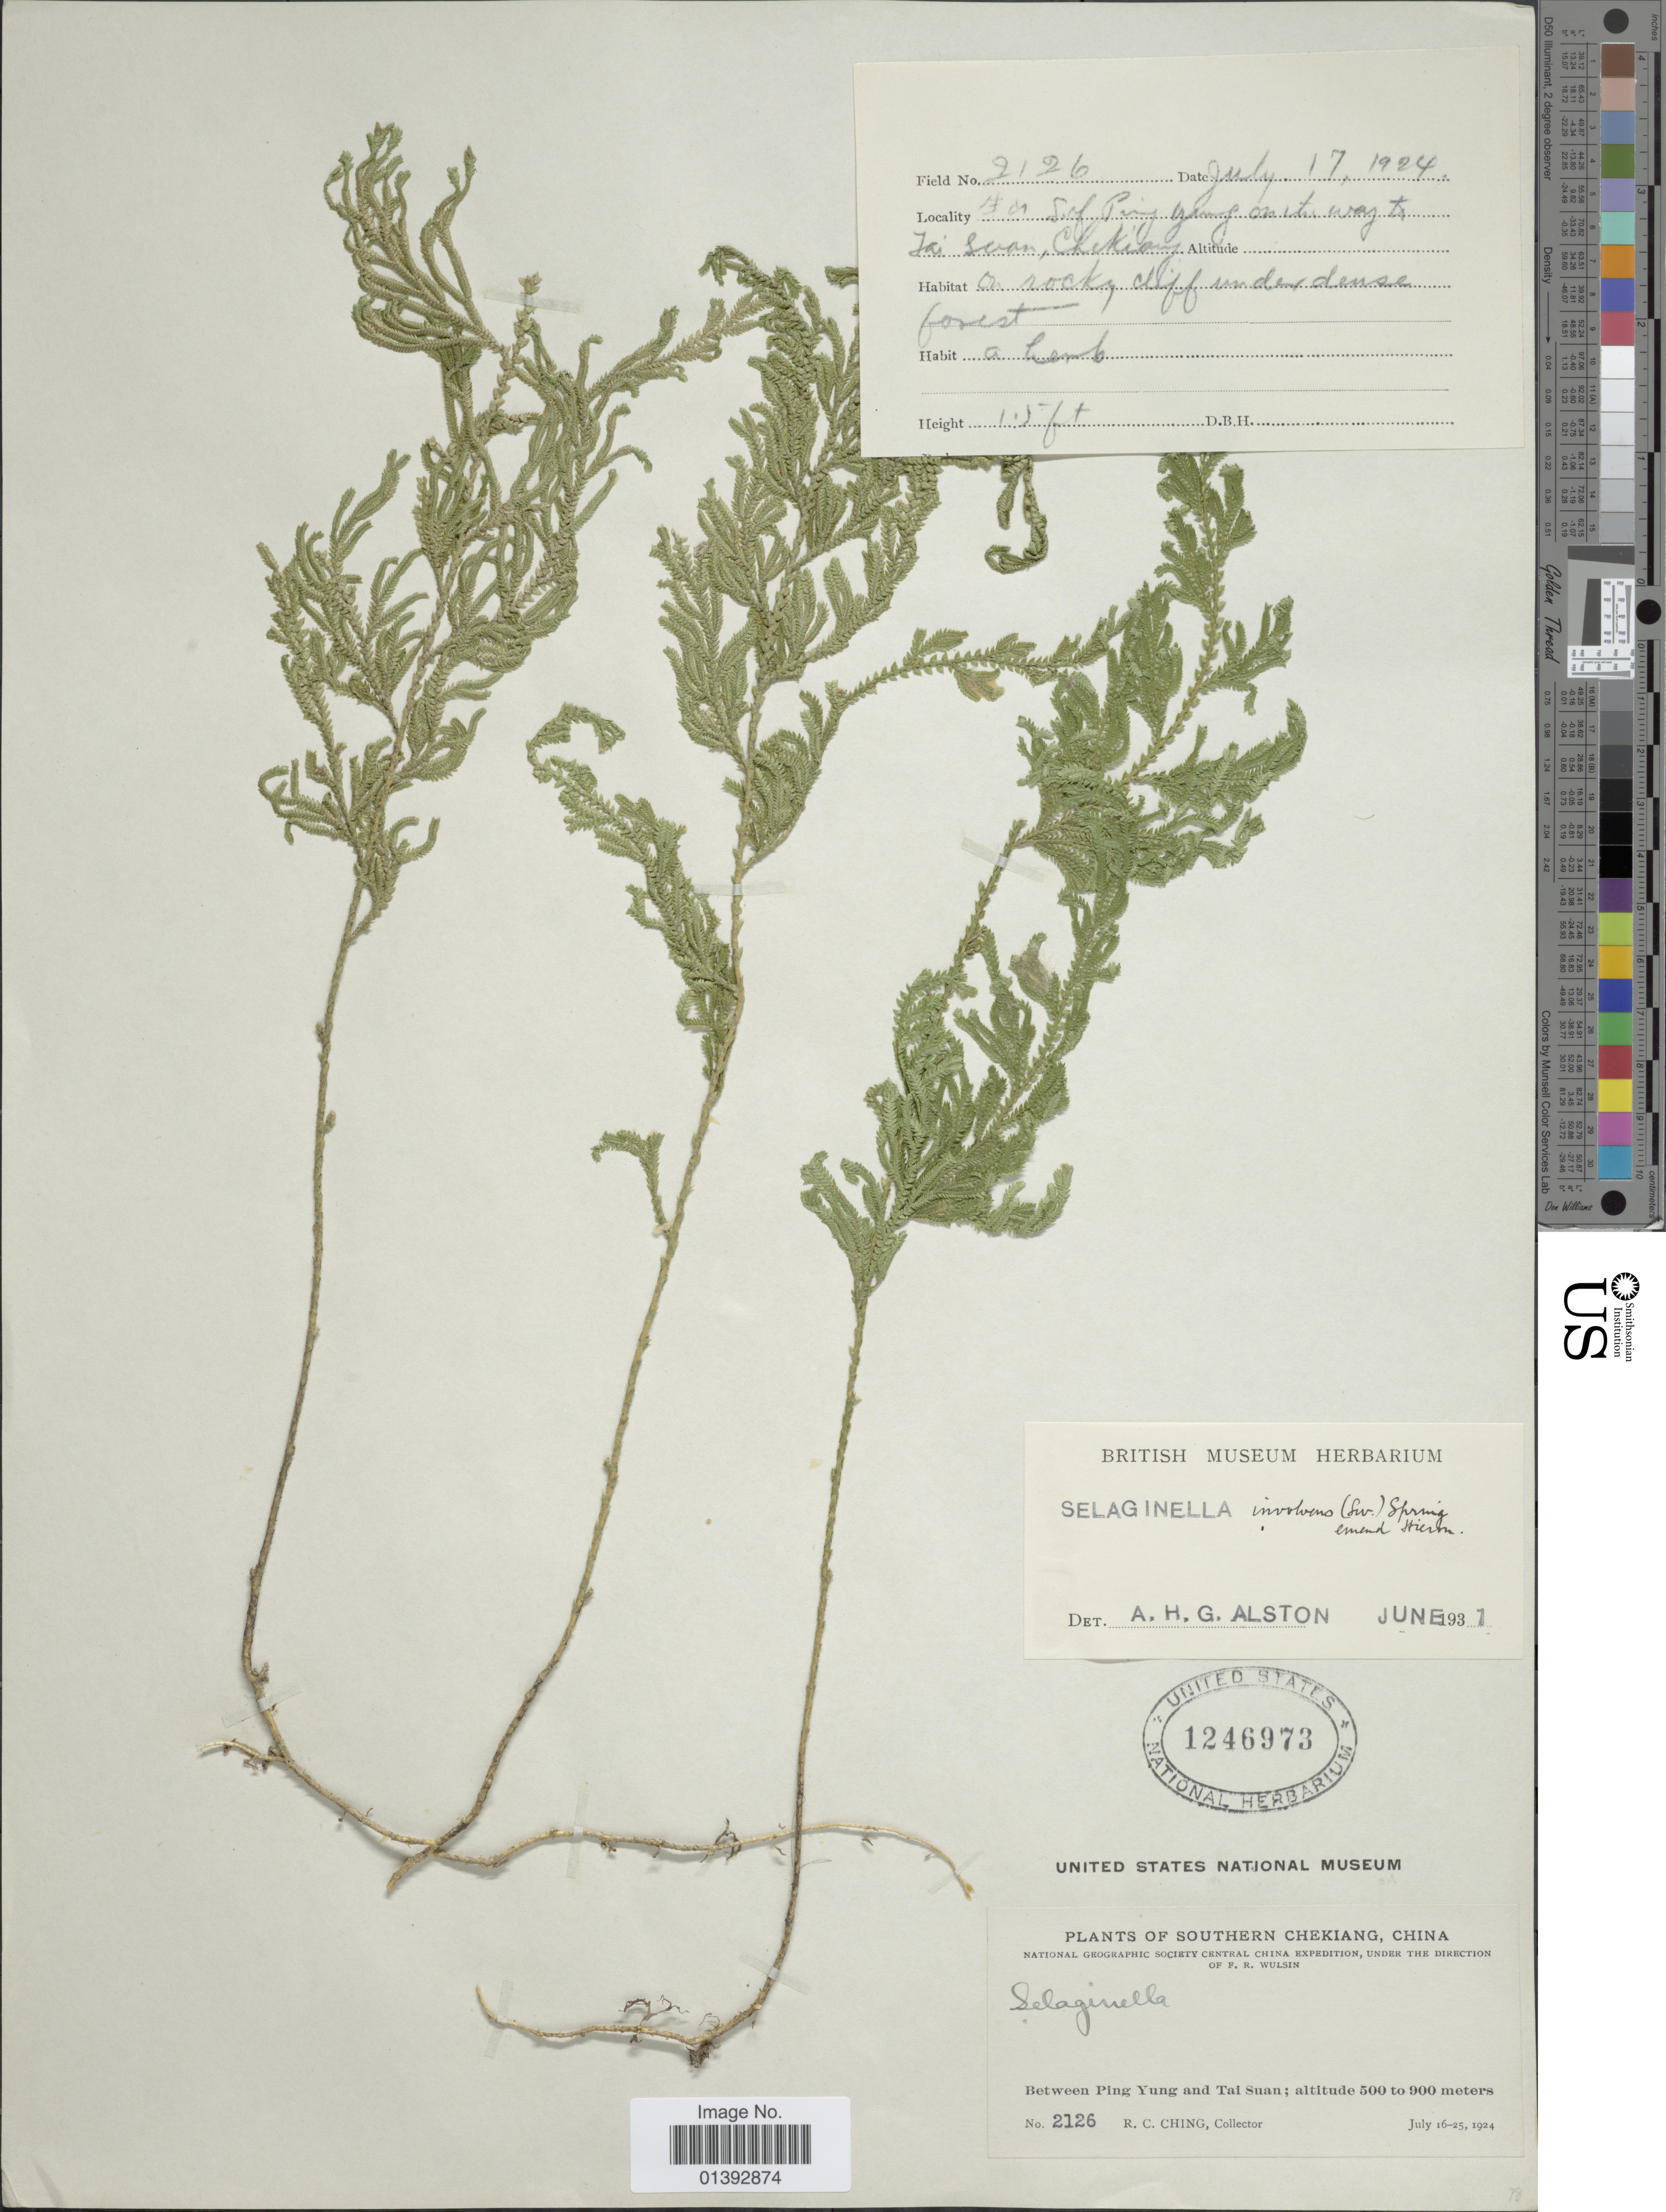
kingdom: Plantae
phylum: Tracheophyta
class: Lycopodiopsida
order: Selaginellales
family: Selaginellaceae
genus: Selaginella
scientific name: Selaginella involvens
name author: (Sw.) Spring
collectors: R. C. Ching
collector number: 2126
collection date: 1924-07-16/1924-07-25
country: China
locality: Southern Chekiang, between Ping Yung and Tai Suan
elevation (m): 500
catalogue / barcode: US 1246973